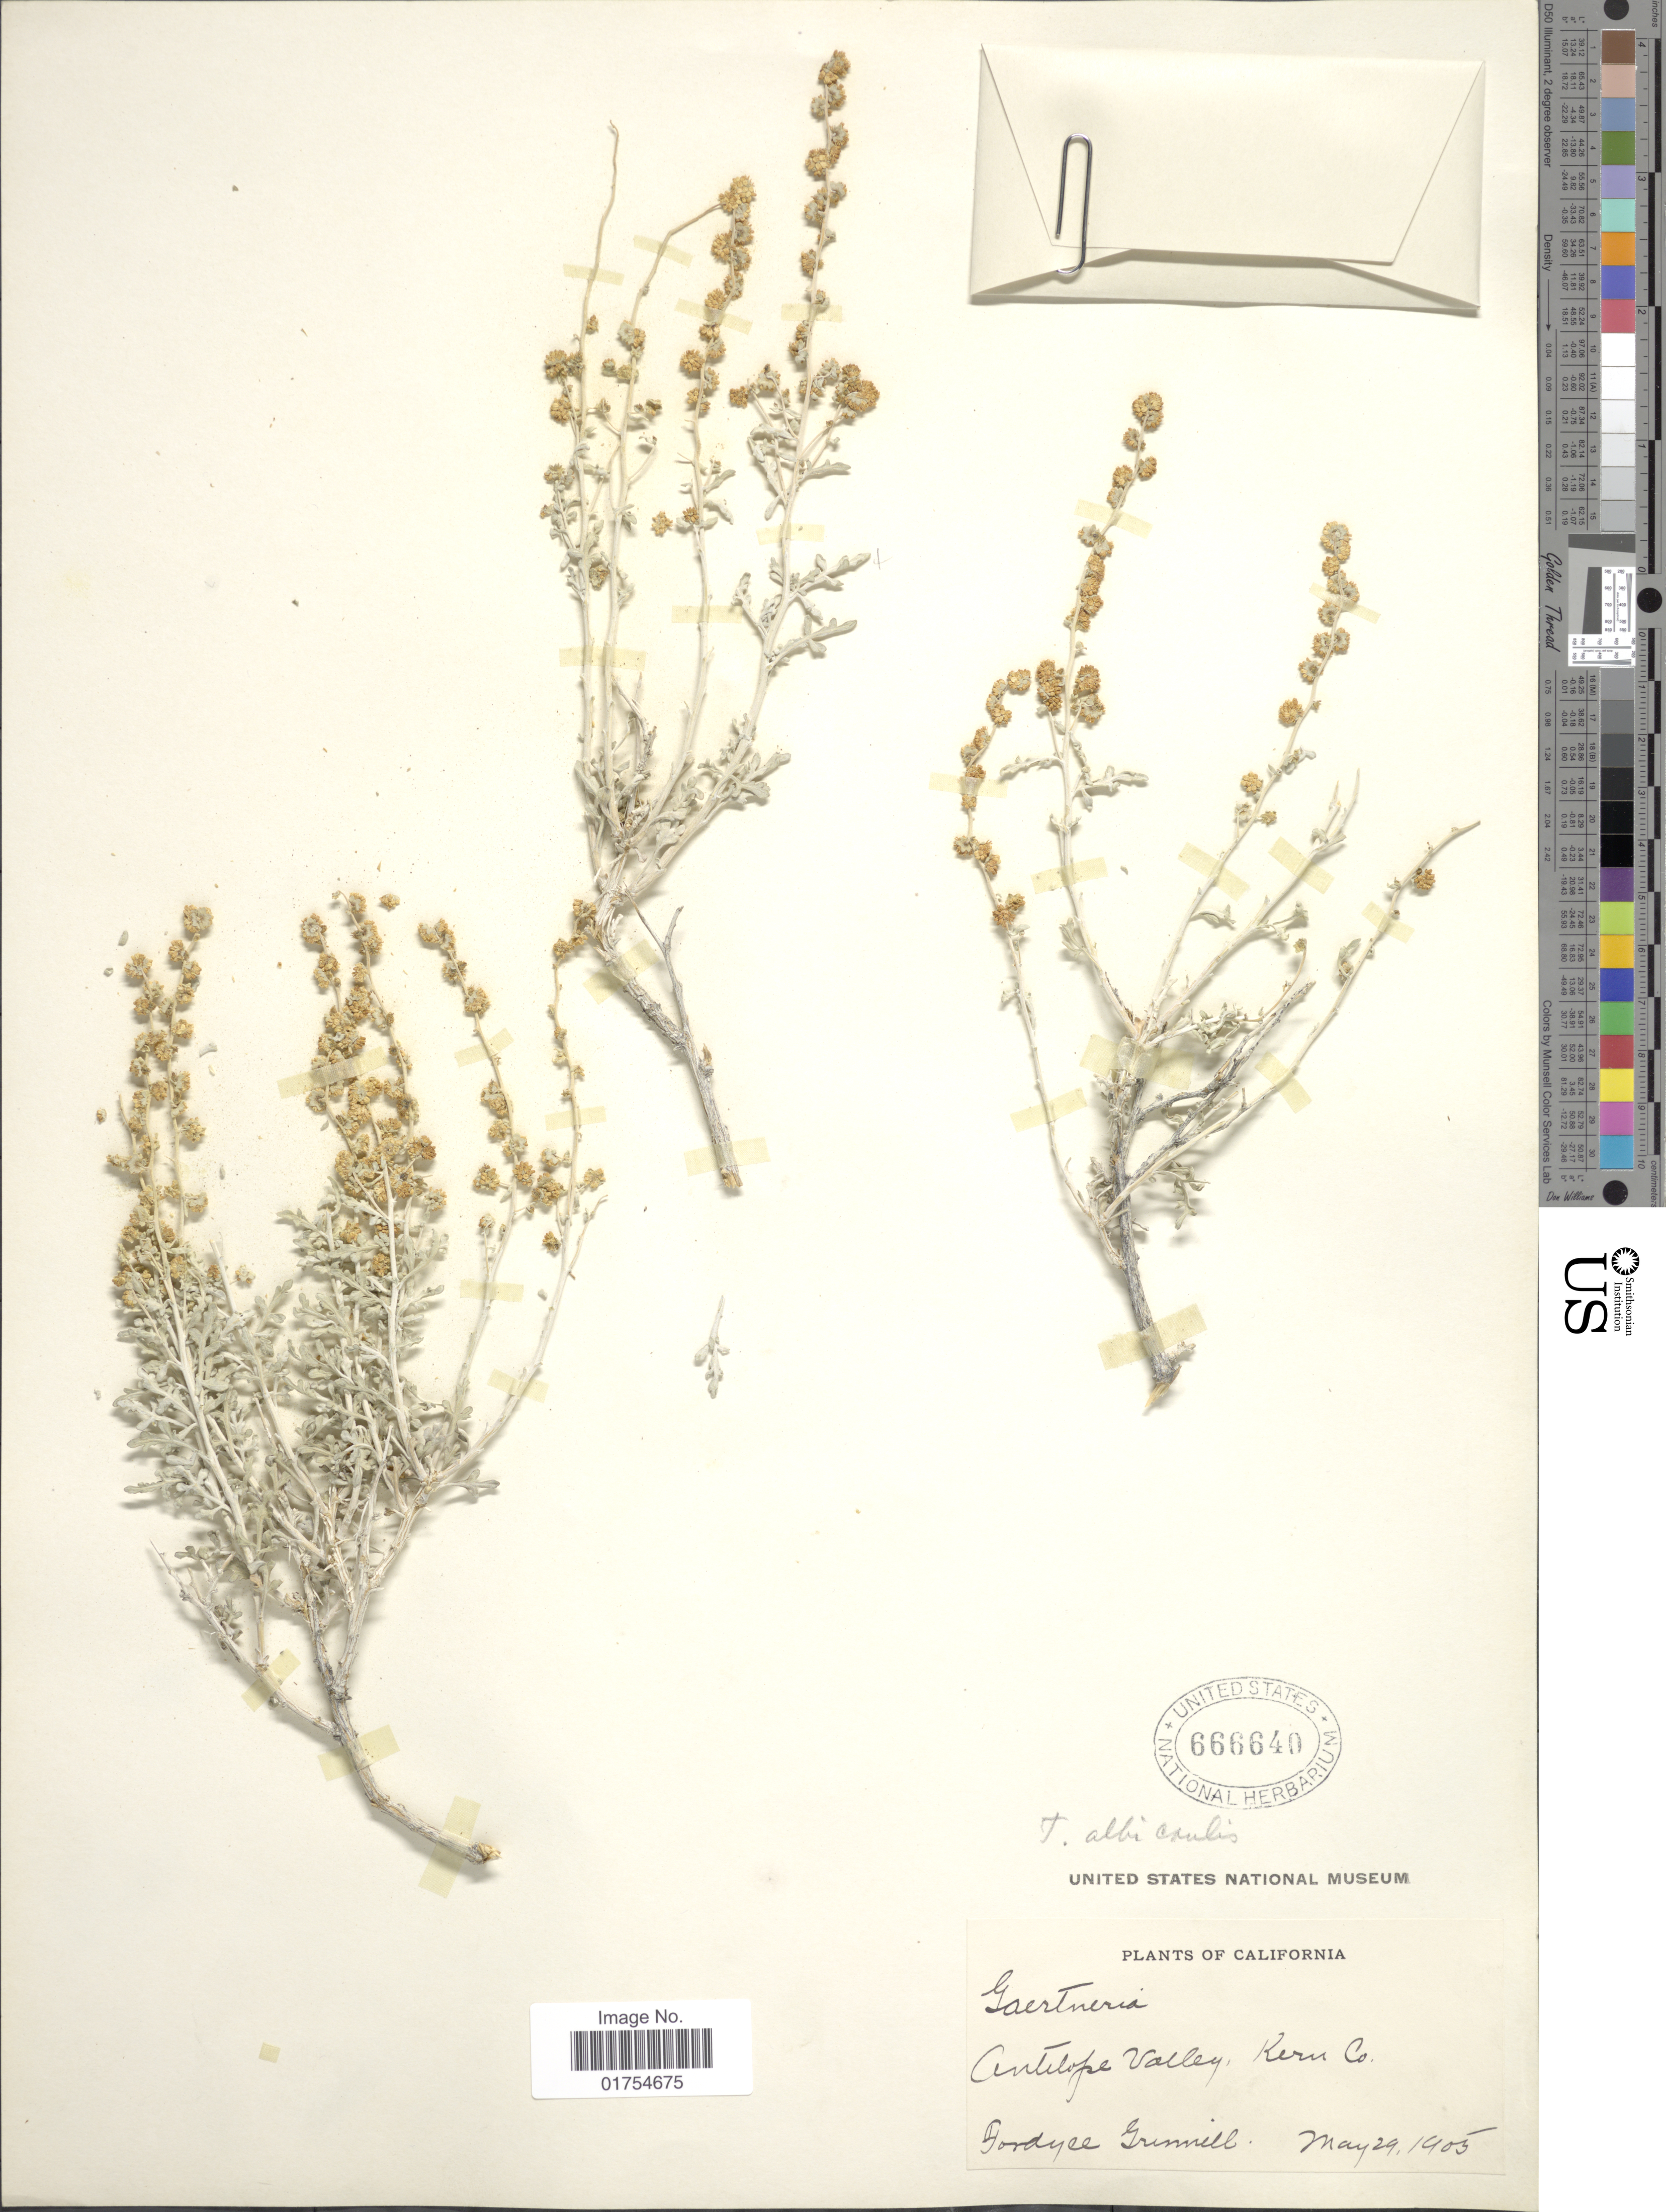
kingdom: Plantae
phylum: Tracheophyta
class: Magnoliopsida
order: Asterales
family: Asteraceae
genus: Franseria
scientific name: Franseria dumosa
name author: A. Gray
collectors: F. Grinnell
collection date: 1905-05-29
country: United States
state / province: California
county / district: Kern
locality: Centelope Valley, Kern Co.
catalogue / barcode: US 666640